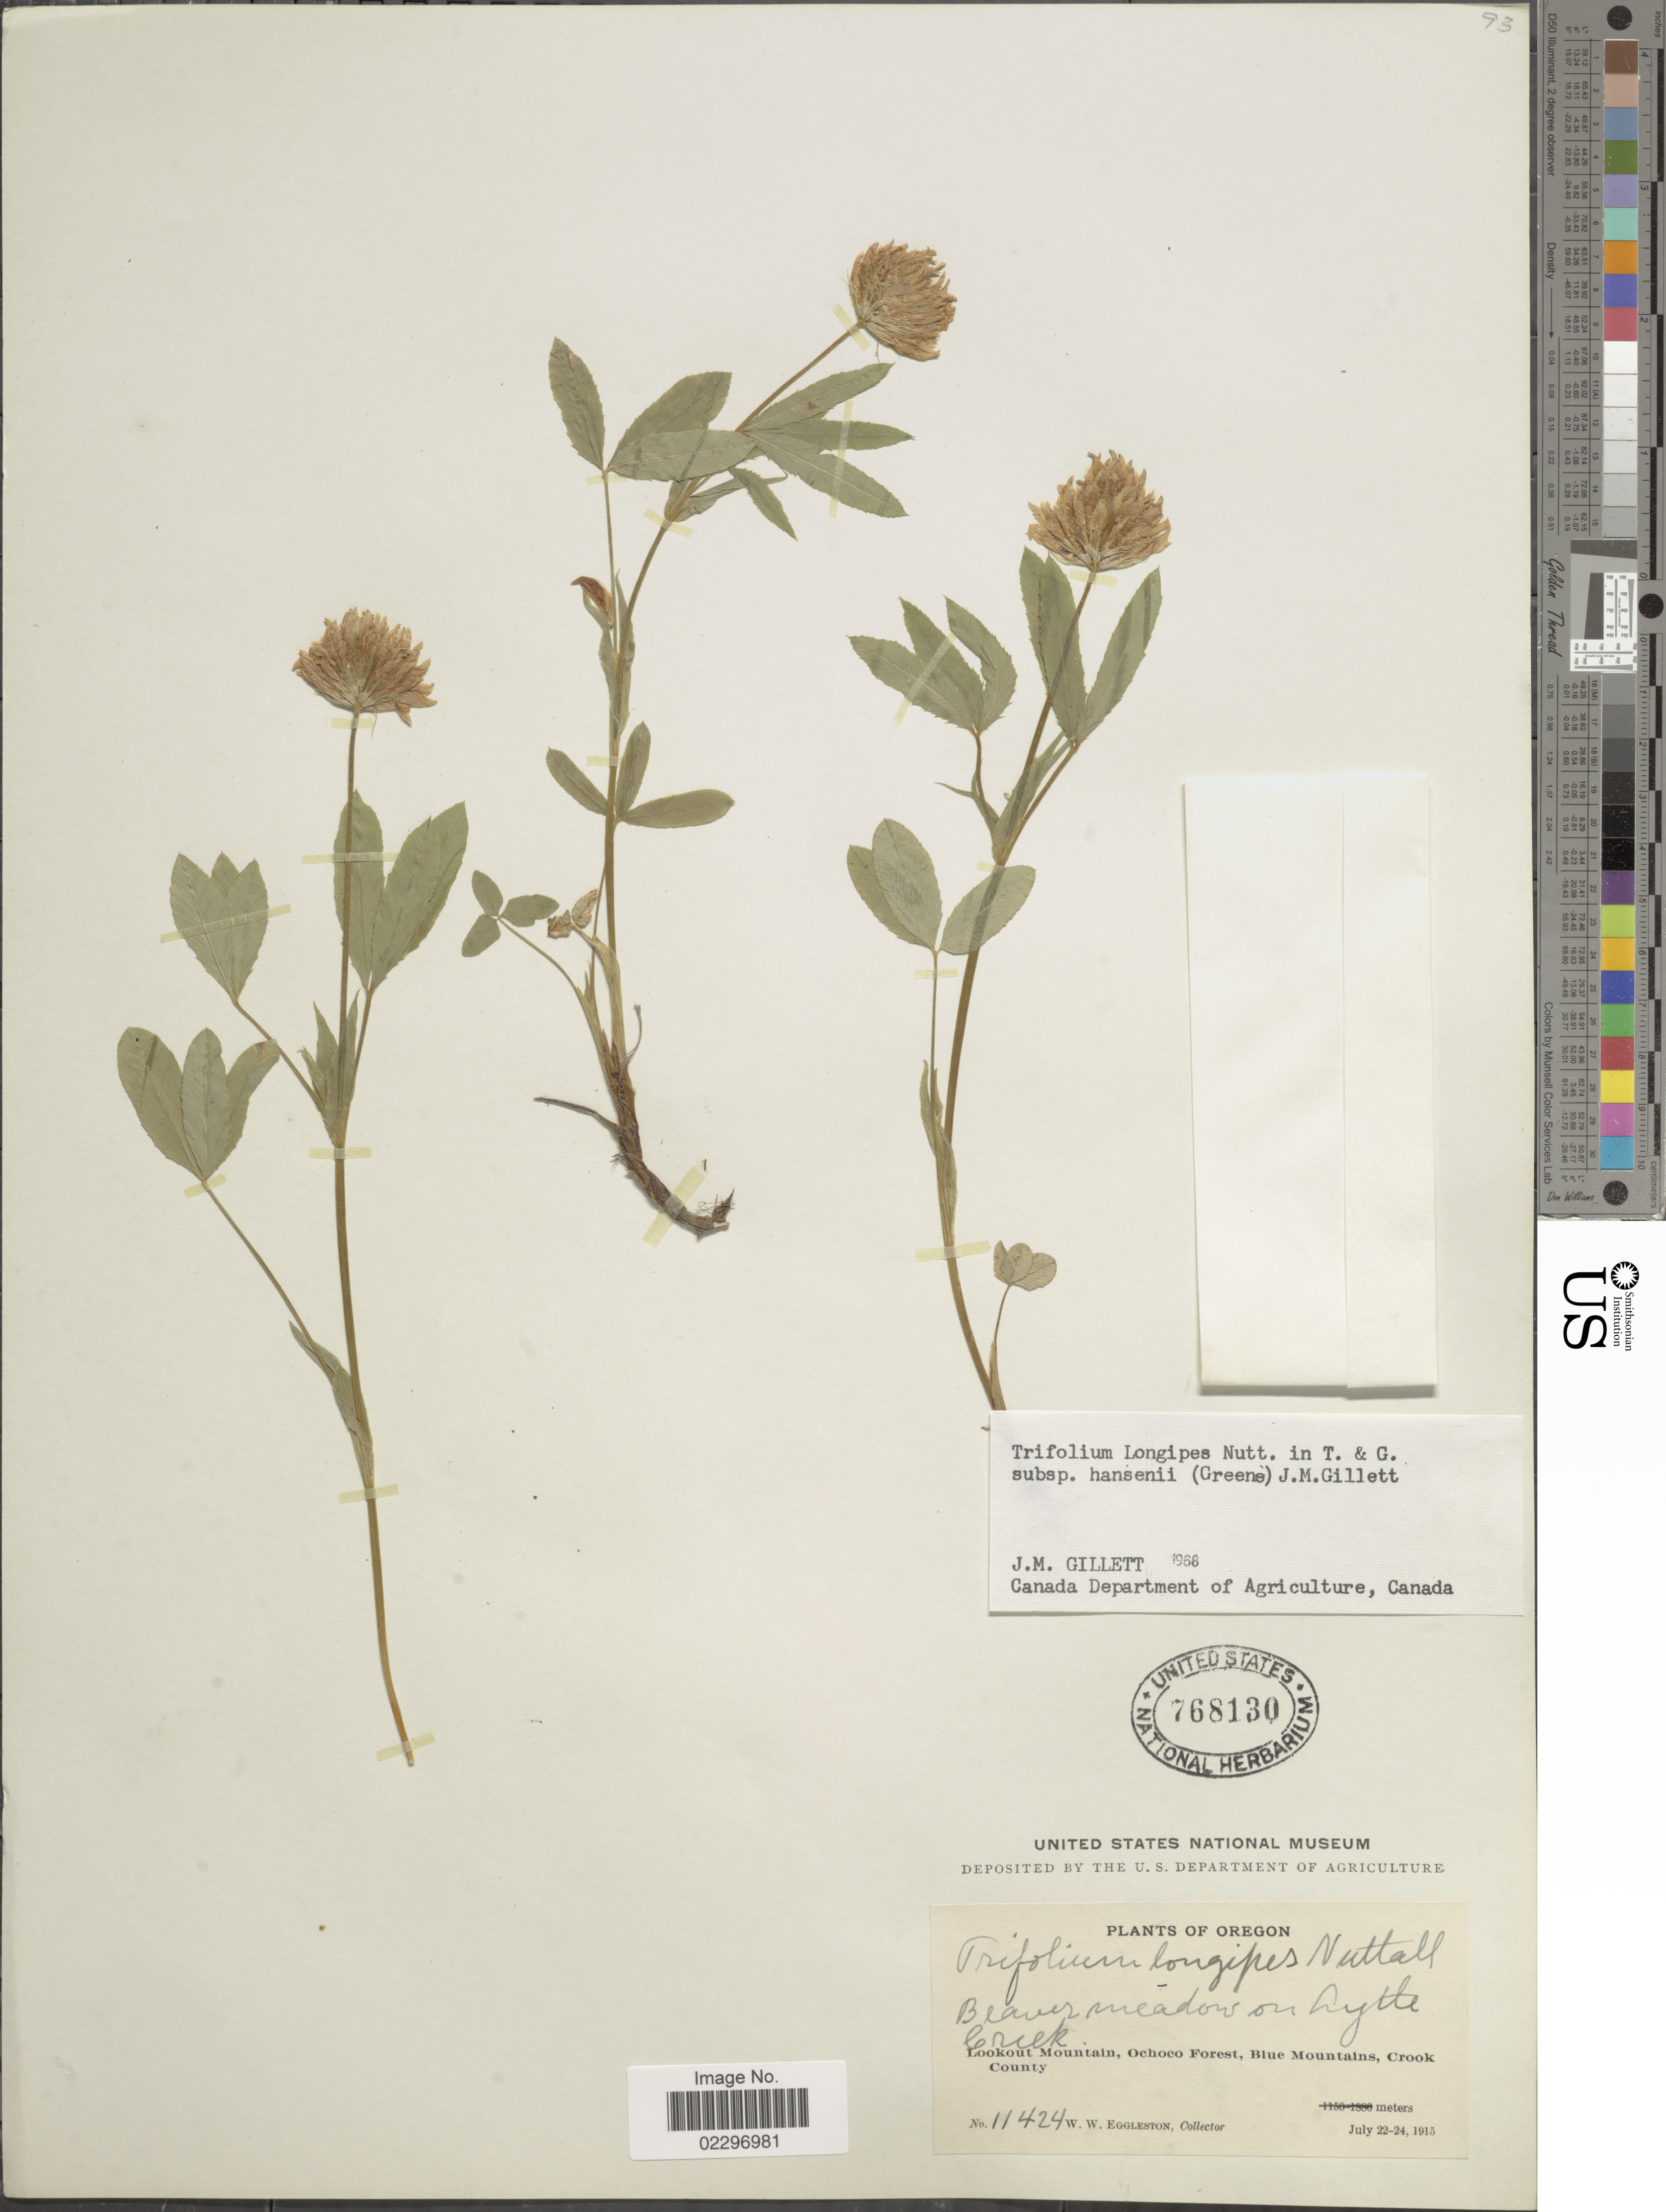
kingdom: Plantae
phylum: Tracheophyta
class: Magnoliopsida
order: Fabales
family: Fabaceae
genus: Trifolium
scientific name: Trifolium longipes subsp. hansenii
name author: (Greene) J.M. Gillett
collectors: W. W. Eggleston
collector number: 11424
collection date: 1915-07-22/1915-07-24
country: United States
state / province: Oregon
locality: Beaver meadow on Lythe Creek, Lookout Mountain, Ochoco Forest, Blue Mountains, Crook County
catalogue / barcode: US 768130